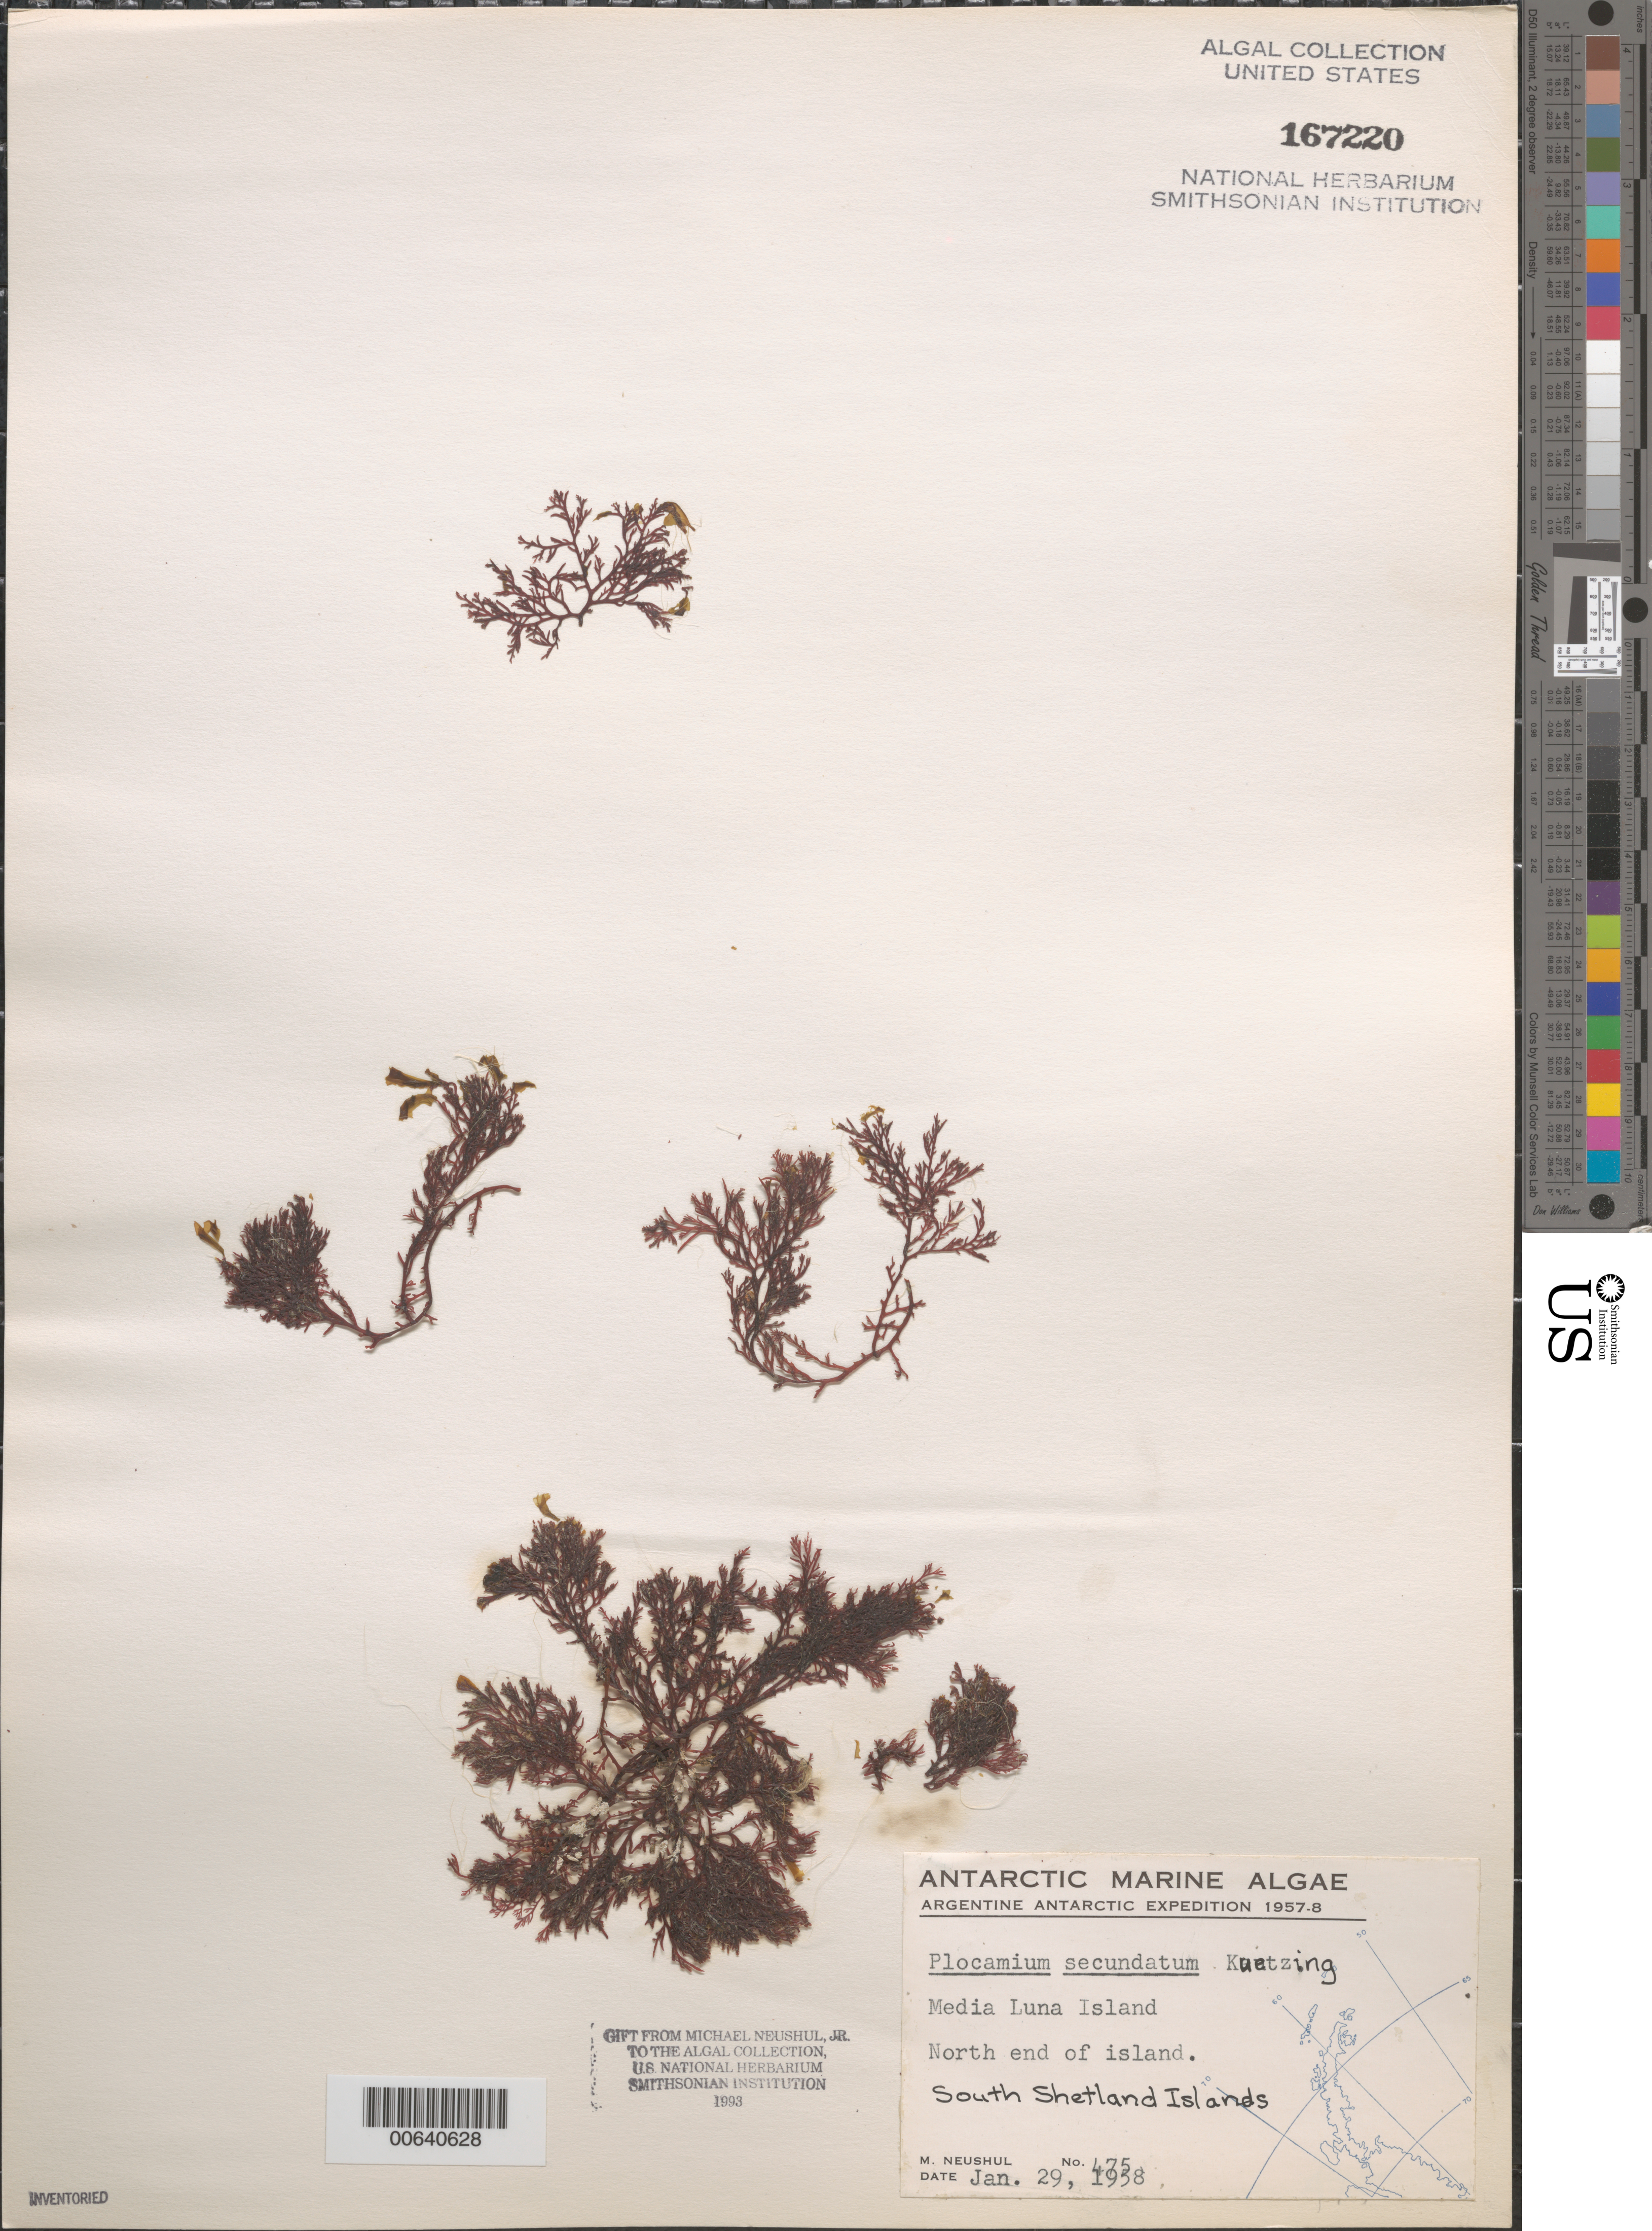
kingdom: Plantae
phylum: Rhodophyta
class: Florideophyceae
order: Plocamiales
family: Plocamiaceae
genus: Plocamium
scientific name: Plocamium secundatum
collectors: M. Neushul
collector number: Neushul 475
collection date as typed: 29 Jan 1958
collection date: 1958-01-29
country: Antarctica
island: Half Moon Island (Media Luna Island)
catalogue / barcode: US 167220